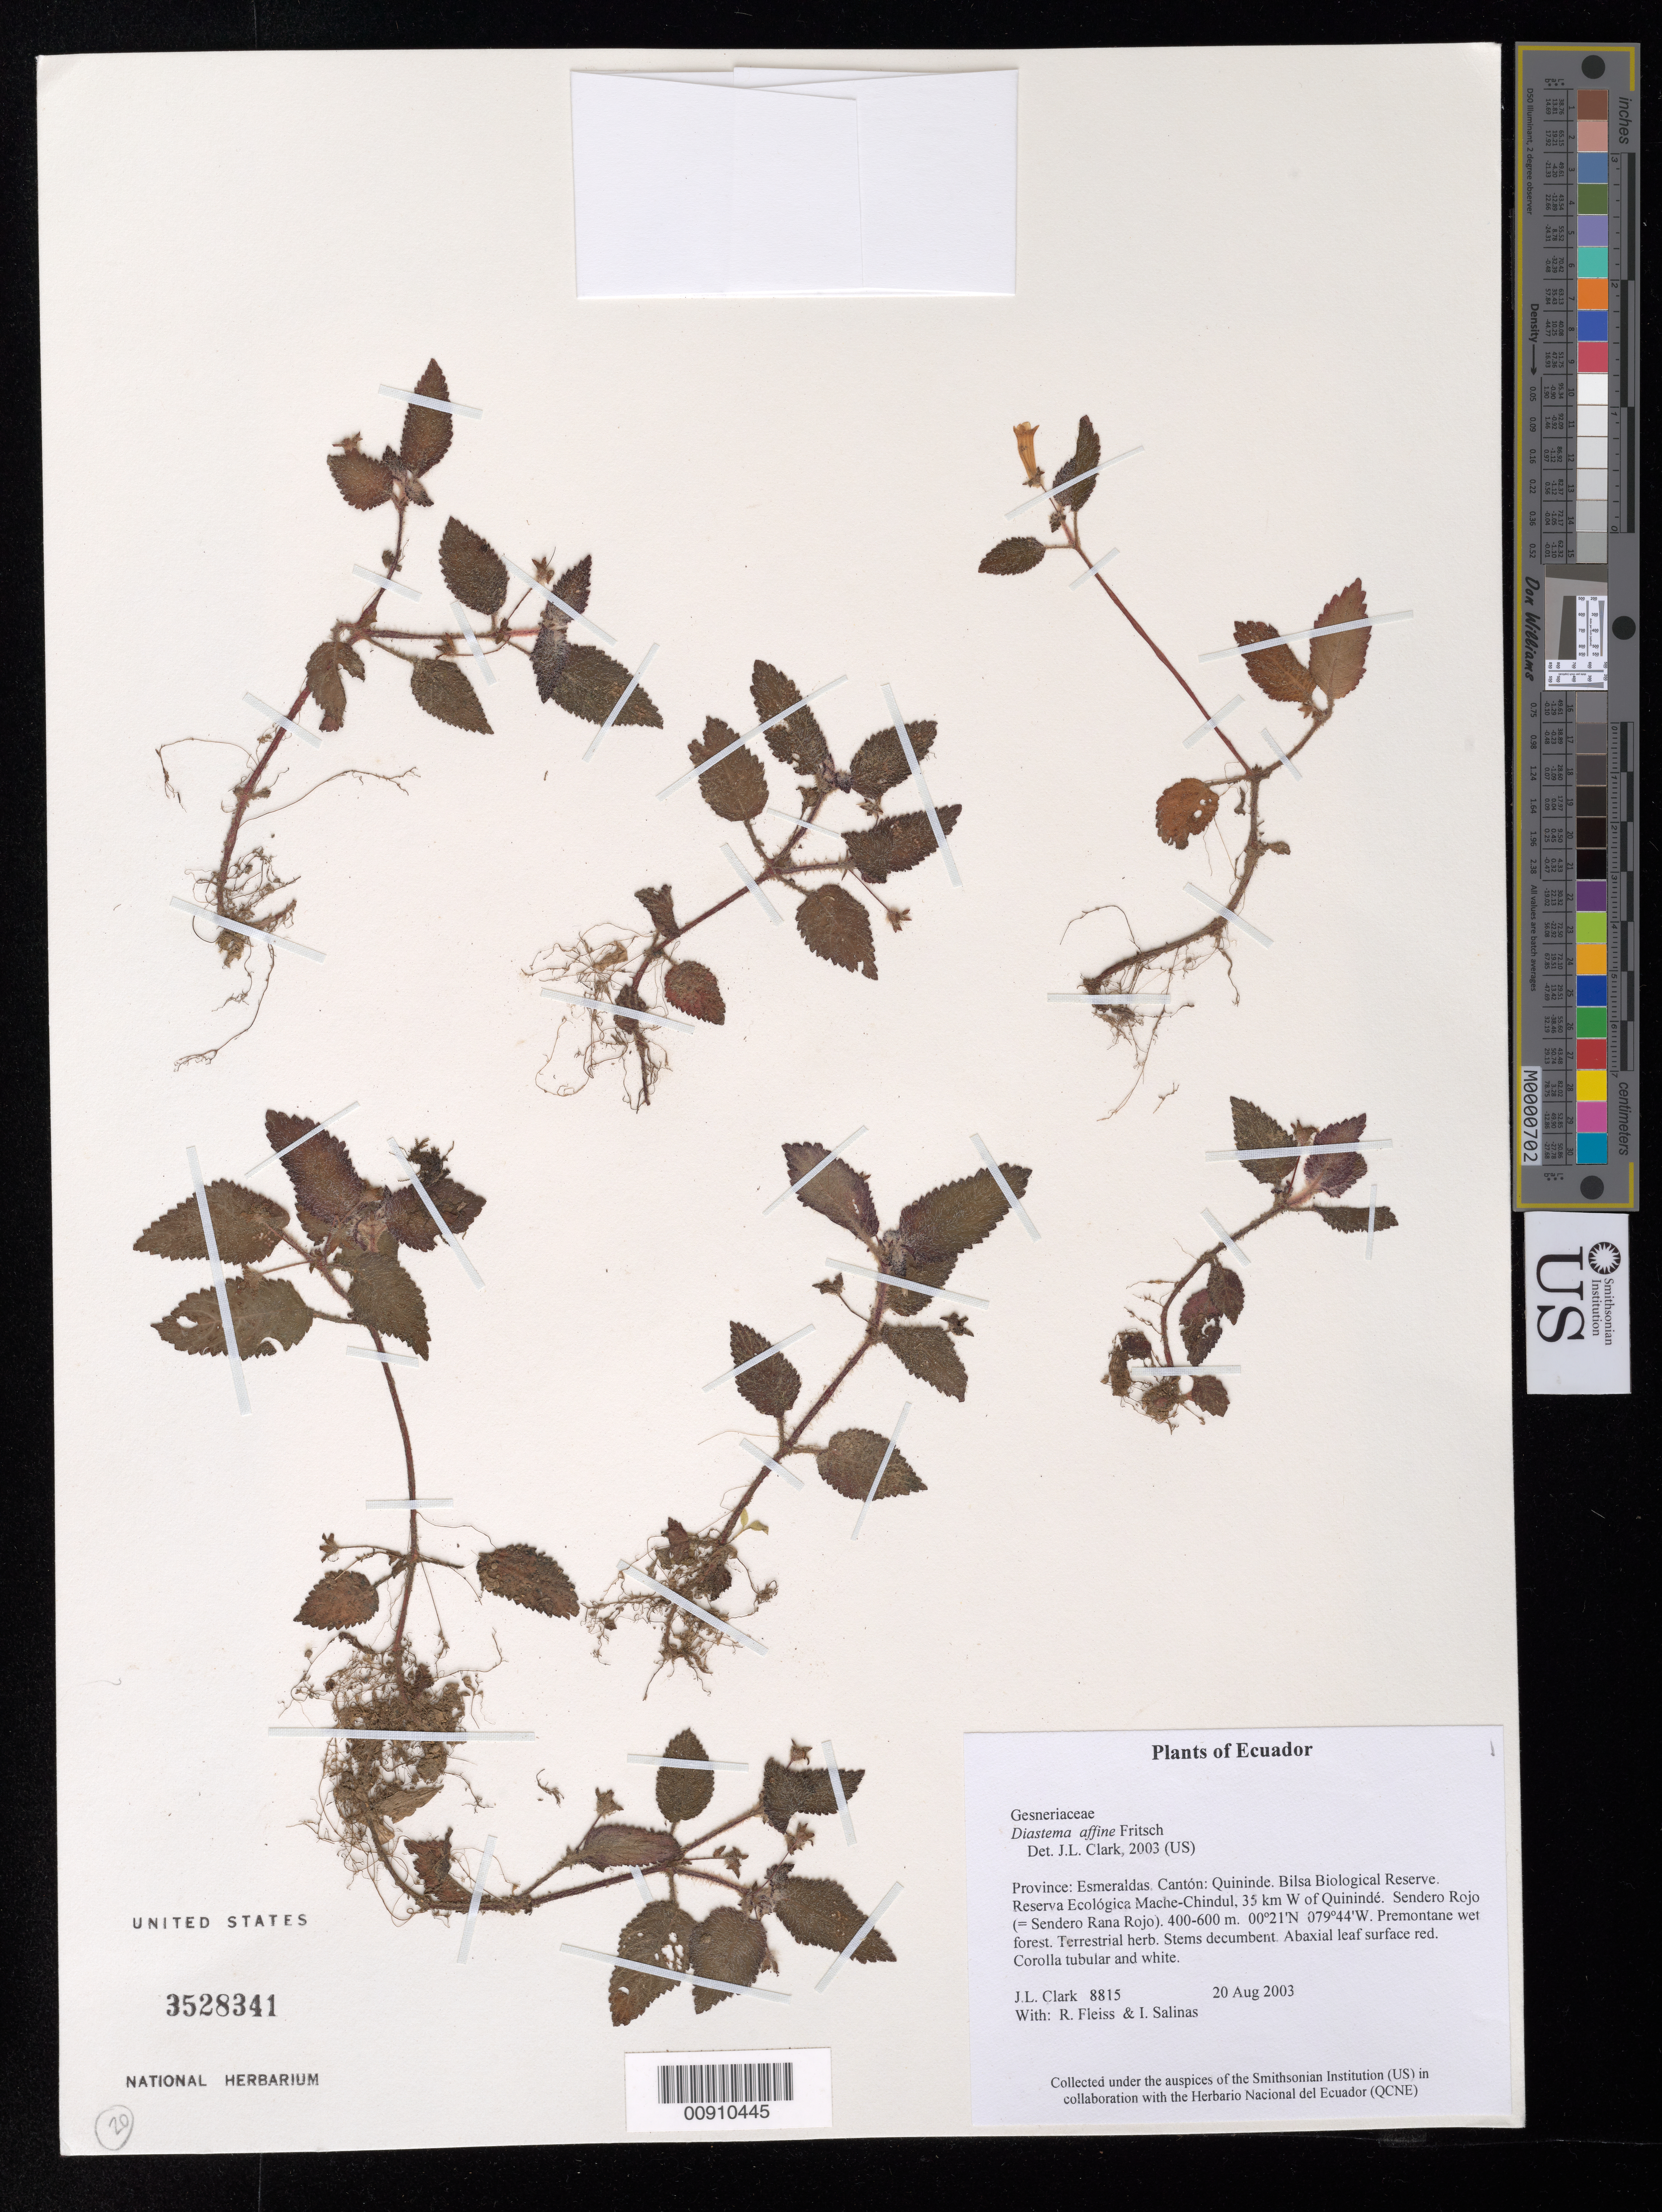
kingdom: Plantae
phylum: Tracheophyta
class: Magnoliopsida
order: Lamiales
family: Gesneriaceae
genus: Diastema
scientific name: Diastema affine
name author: Fritsch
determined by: Clark, J. L., (SEL), The Marie Selby Botanical Garden (UNITED STATES)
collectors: J. L. Clark, R. Fleiss & I. Salinas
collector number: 8815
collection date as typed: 20 Aug 2003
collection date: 2003-08-20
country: Ecuador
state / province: Esmeraldas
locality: Quininde. Bilsa Biological Reserve. Reserva Ecológica Mache-Chindul, 35 km W of Quinindé. Sendero Rojo (= Sendero Rana Rojo).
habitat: Premontane wet forest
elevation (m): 400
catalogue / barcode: US 3528341